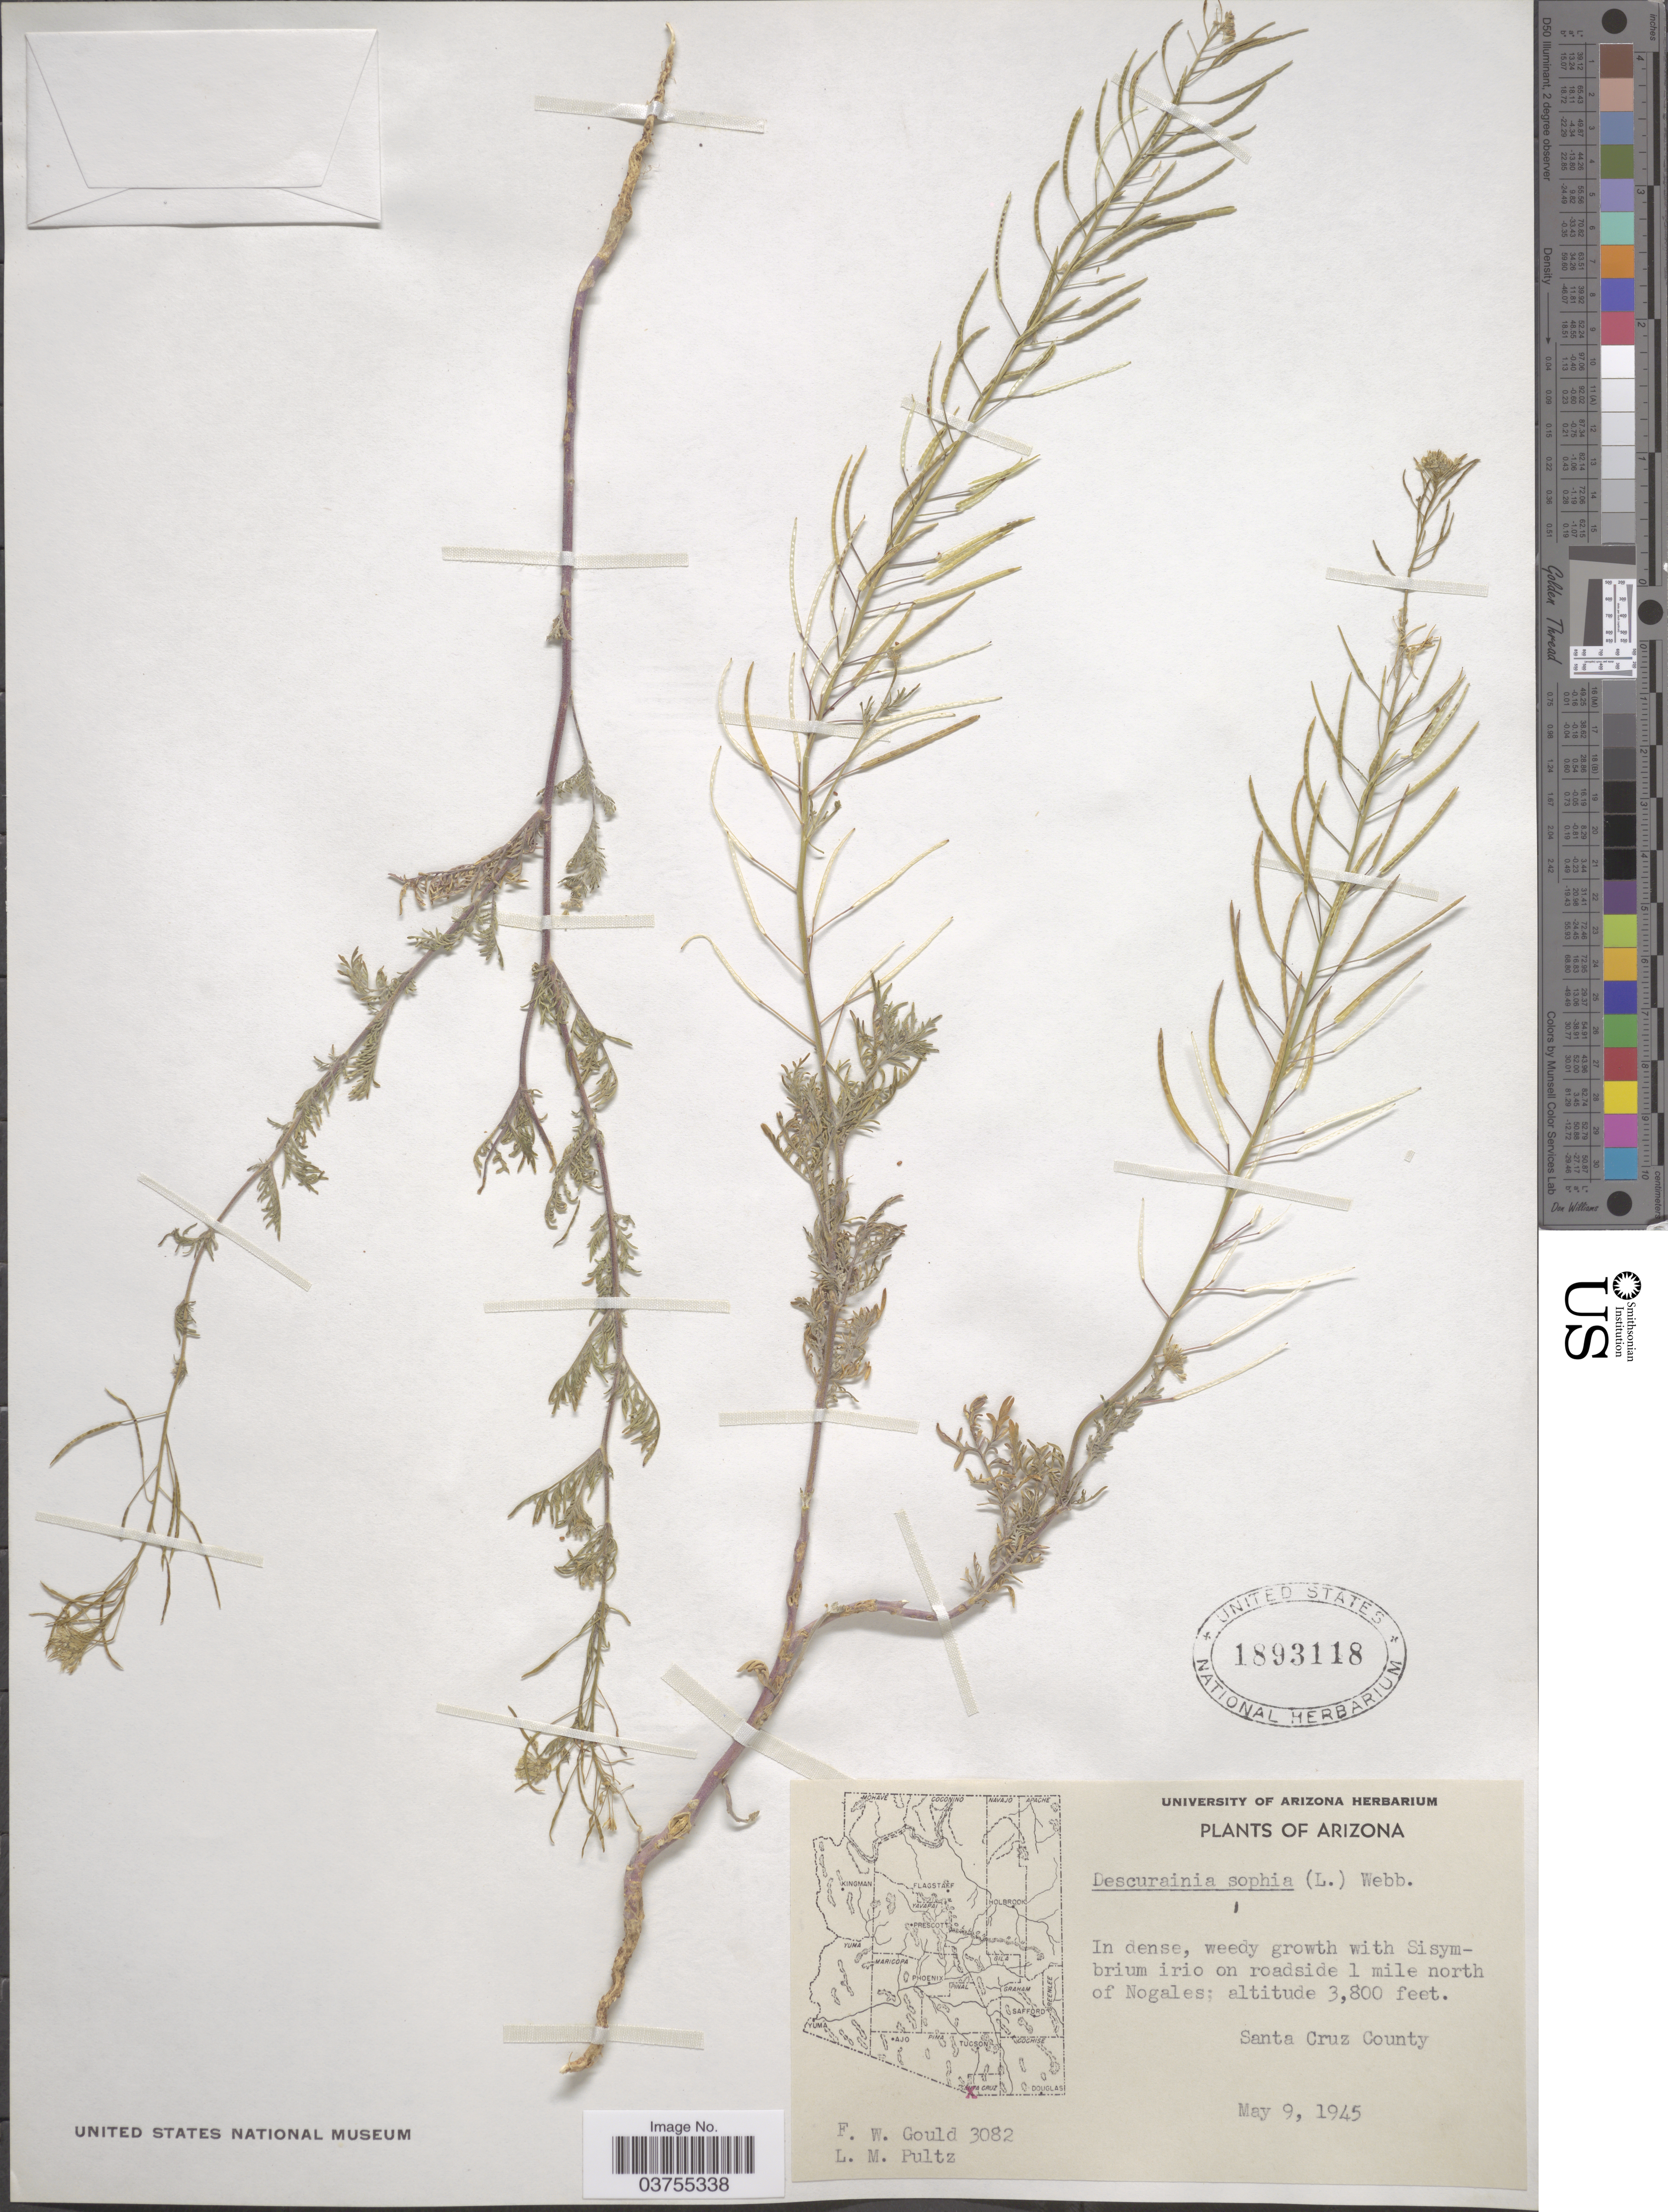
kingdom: Plantae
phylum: Tracheophyta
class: Magnoliopsida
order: Brassicales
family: Brassicaceae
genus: Descurainia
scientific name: Descurainia sp.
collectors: F. W. Gould & L. Pultz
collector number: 3082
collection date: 1945-05-09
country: United States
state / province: Arizona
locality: On roadside 1 mile north of Nogales. Santa Cruz County.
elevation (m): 1158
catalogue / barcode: US 1893118